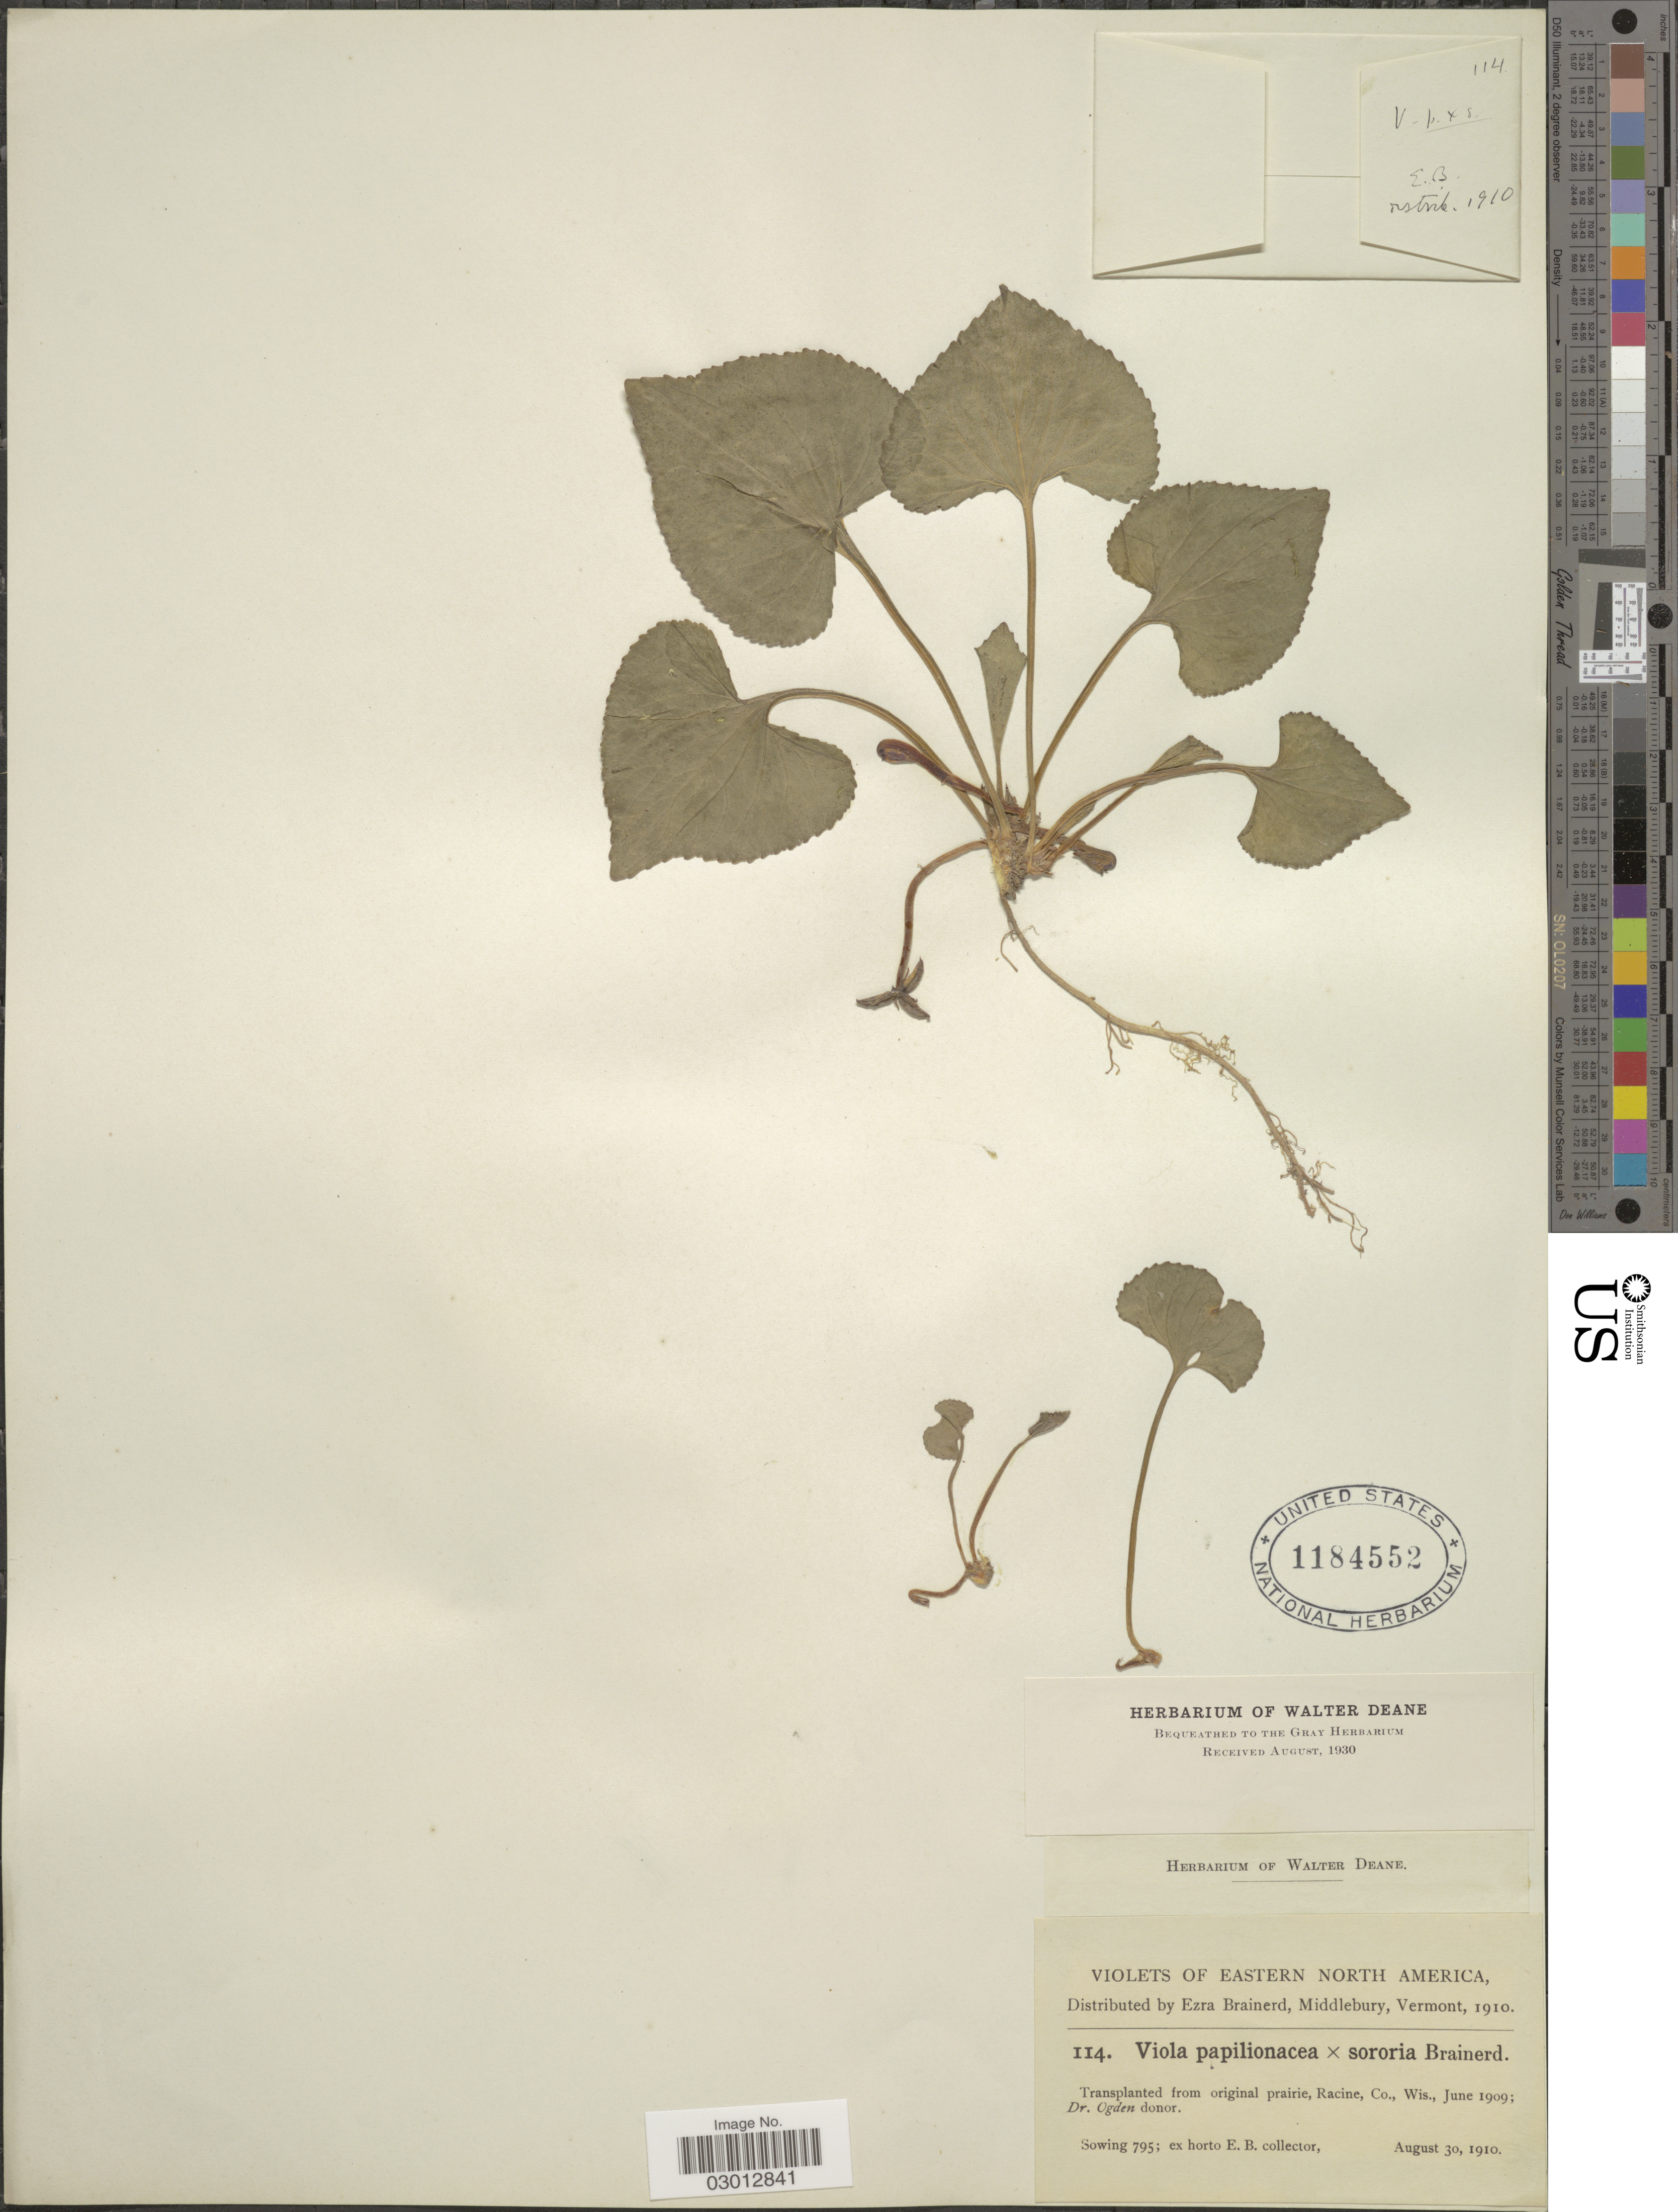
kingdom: Plantae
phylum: Tracheophyta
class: Magnoliopsida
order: Malpighiales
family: Violaceae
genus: Viola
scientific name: Viola papilionacea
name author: Pursh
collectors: ex herb. Ezra Brainerd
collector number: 114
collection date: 1910-08-30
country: United States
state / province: Wisconsin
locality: Eastern North America. Transplanted from original prairie, Racine, Co., Wis.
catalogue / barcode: US 1184552